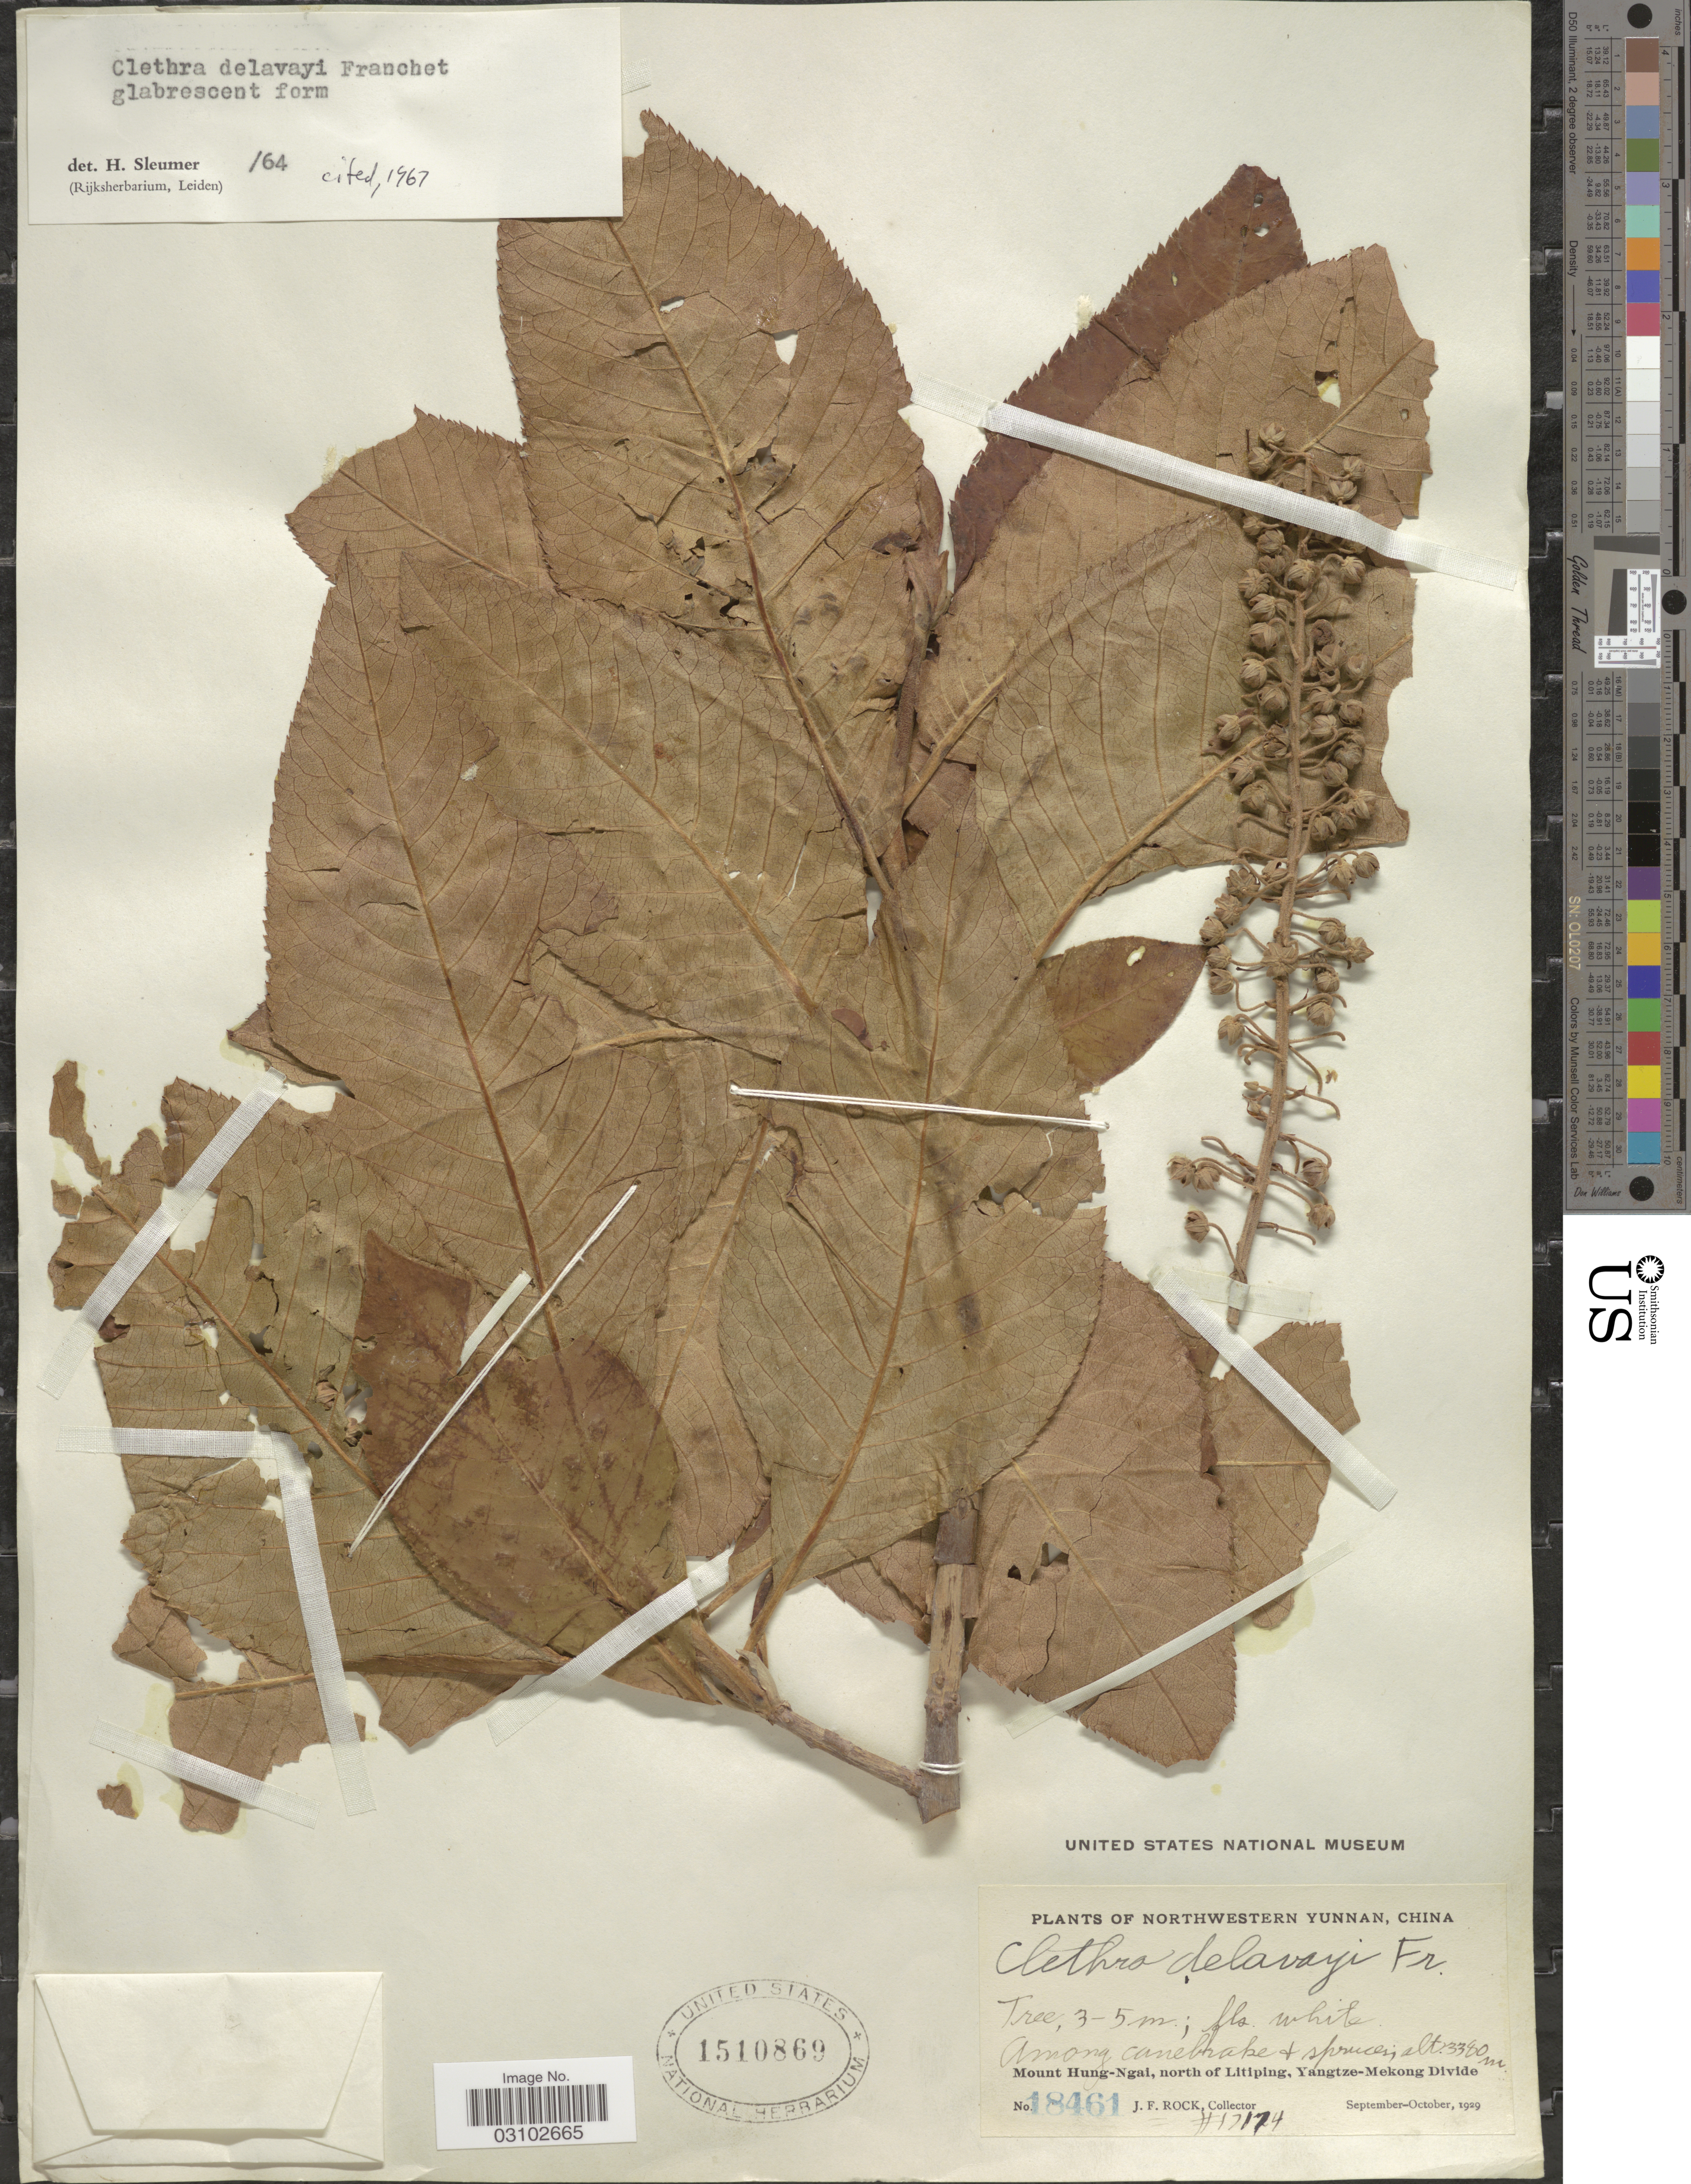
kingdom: Plantae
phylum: Tracheophyta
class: Magnoliopsida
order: Ericales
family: Clethraceae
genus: Clethra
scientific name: Clethra delavayi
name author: Franch.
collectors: J. Rock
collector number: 7174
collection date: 1929-09/1929-10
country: China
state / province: Yunnan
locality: Northwestern Yunnan. Among canebrake & spruce. Mount Hung-Ngai, north of Litiping, Yangtze-Mekong Divide.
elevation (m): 3380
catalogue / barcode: US 1510869